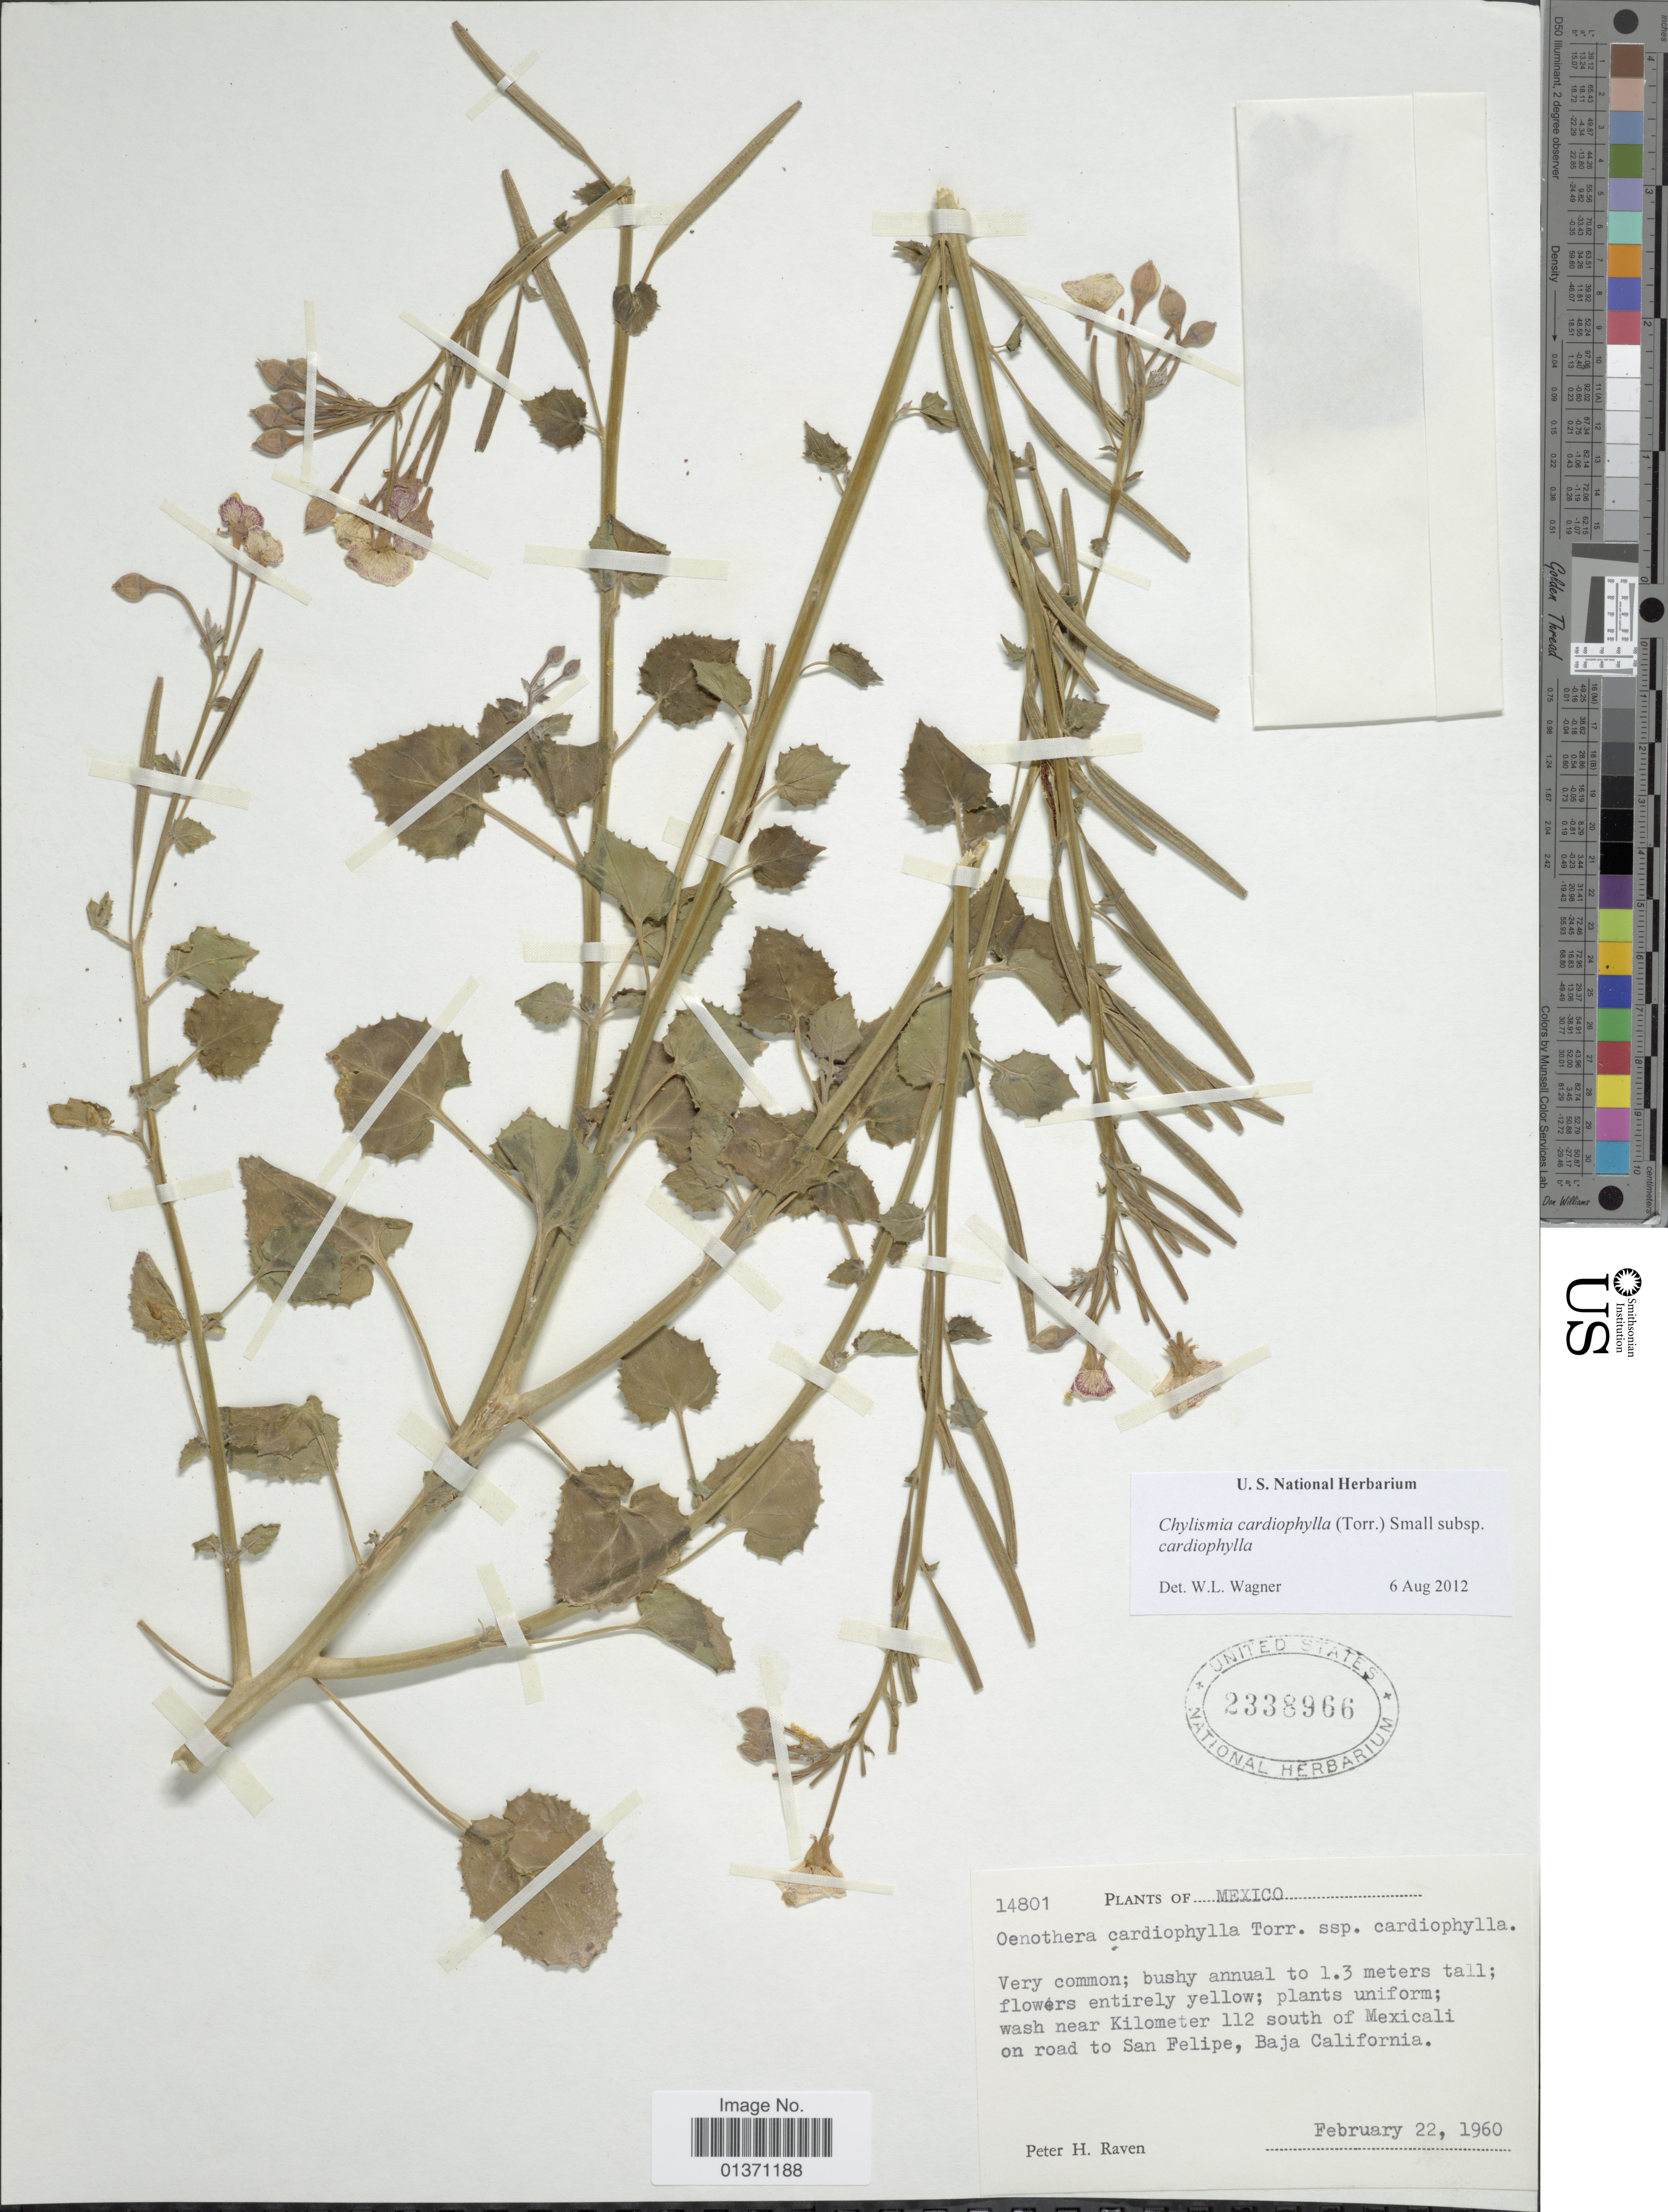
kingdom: Plantae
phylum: Tracheophyta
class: Magnoliopsida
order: Myrtales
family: Onagraceae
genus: Chylismia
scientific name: Chylismia cardiophylla subsp. cardiophylla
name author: (Torr.) Small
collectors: P. H. Raven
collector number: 14801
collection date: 1960-02-22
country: Mexico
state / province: Baja California Norte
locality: Wash near Kilometer 112 south of Mexicali on road to San Felipe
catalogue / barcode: US 2338966